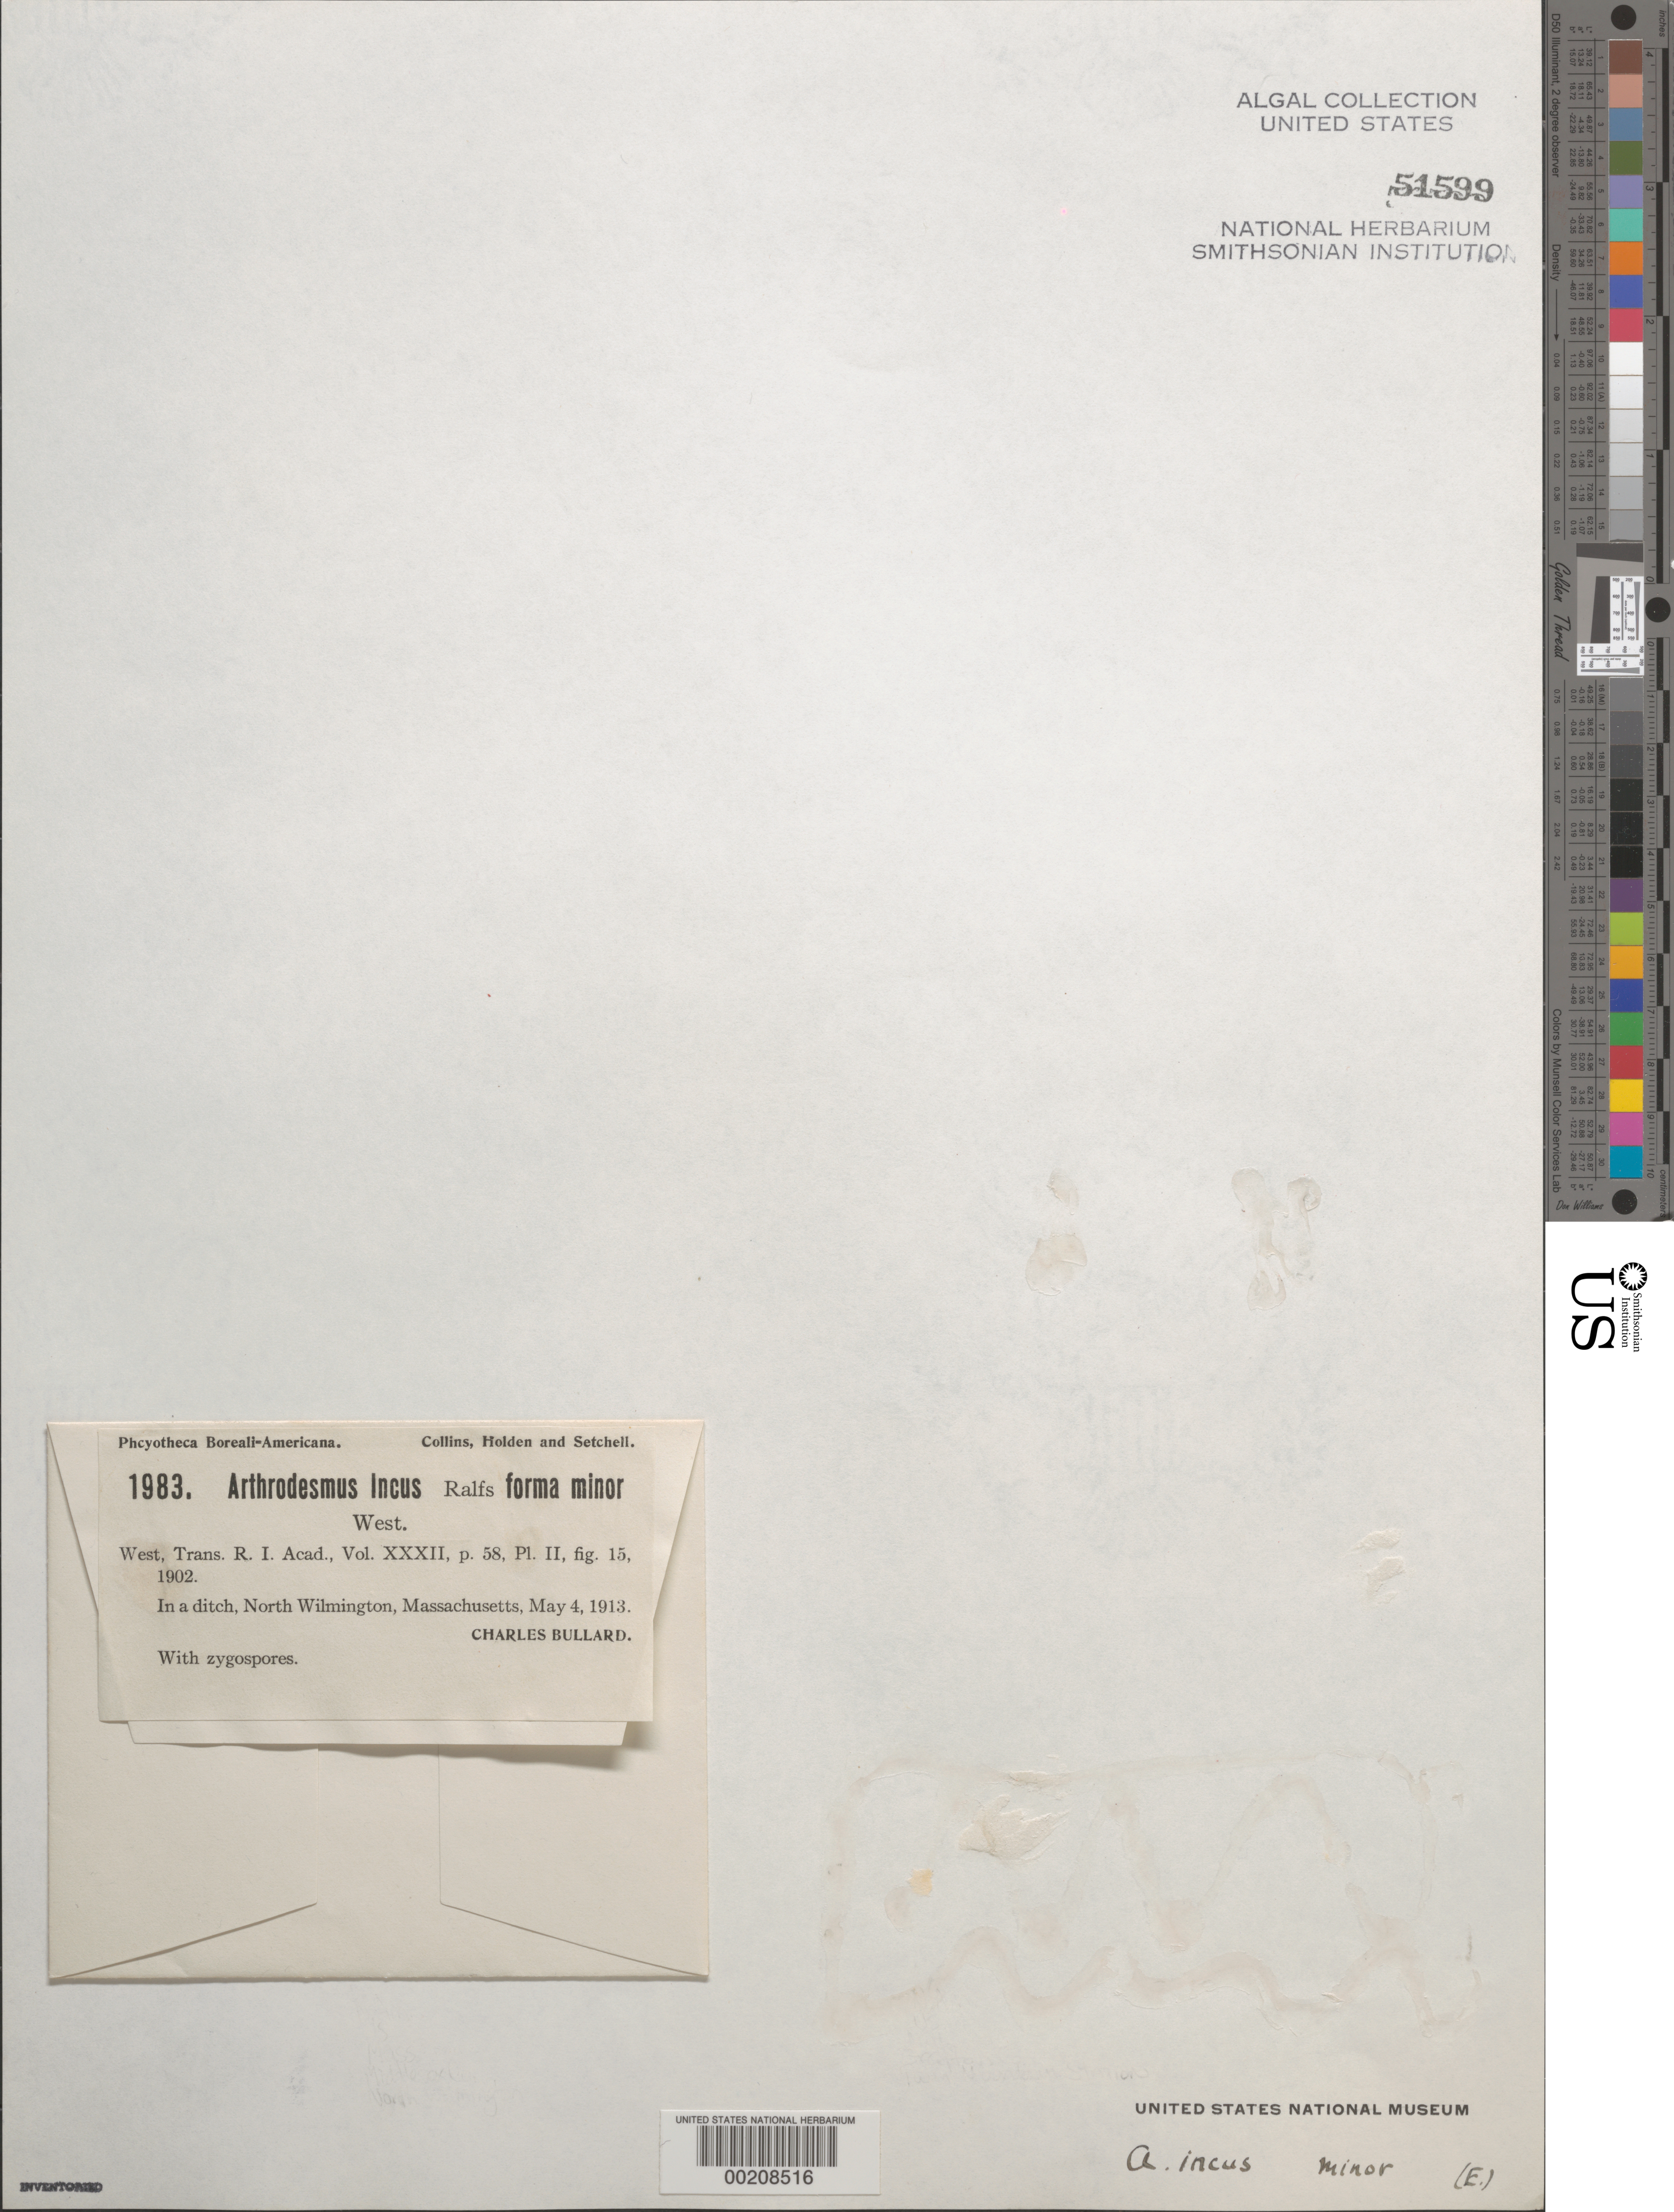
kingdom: Plantae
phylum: Charophyta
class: Zygnematophyceae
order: Zygnematales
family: Desmidiaceae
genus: Staurodesmus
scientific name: Staurodesmus incus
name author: (Hassal ex Ralfs) Teiling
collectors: C. Bullard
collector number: PB-A 1983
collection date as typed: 04 May 1913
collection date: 1913-05-04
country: United States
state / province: Massachusetts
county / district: Middlesex County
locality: North Wilmington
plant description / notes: Collins, Holden & Setchell, Phycotheca Boreali-Americana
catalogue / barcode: US 51599